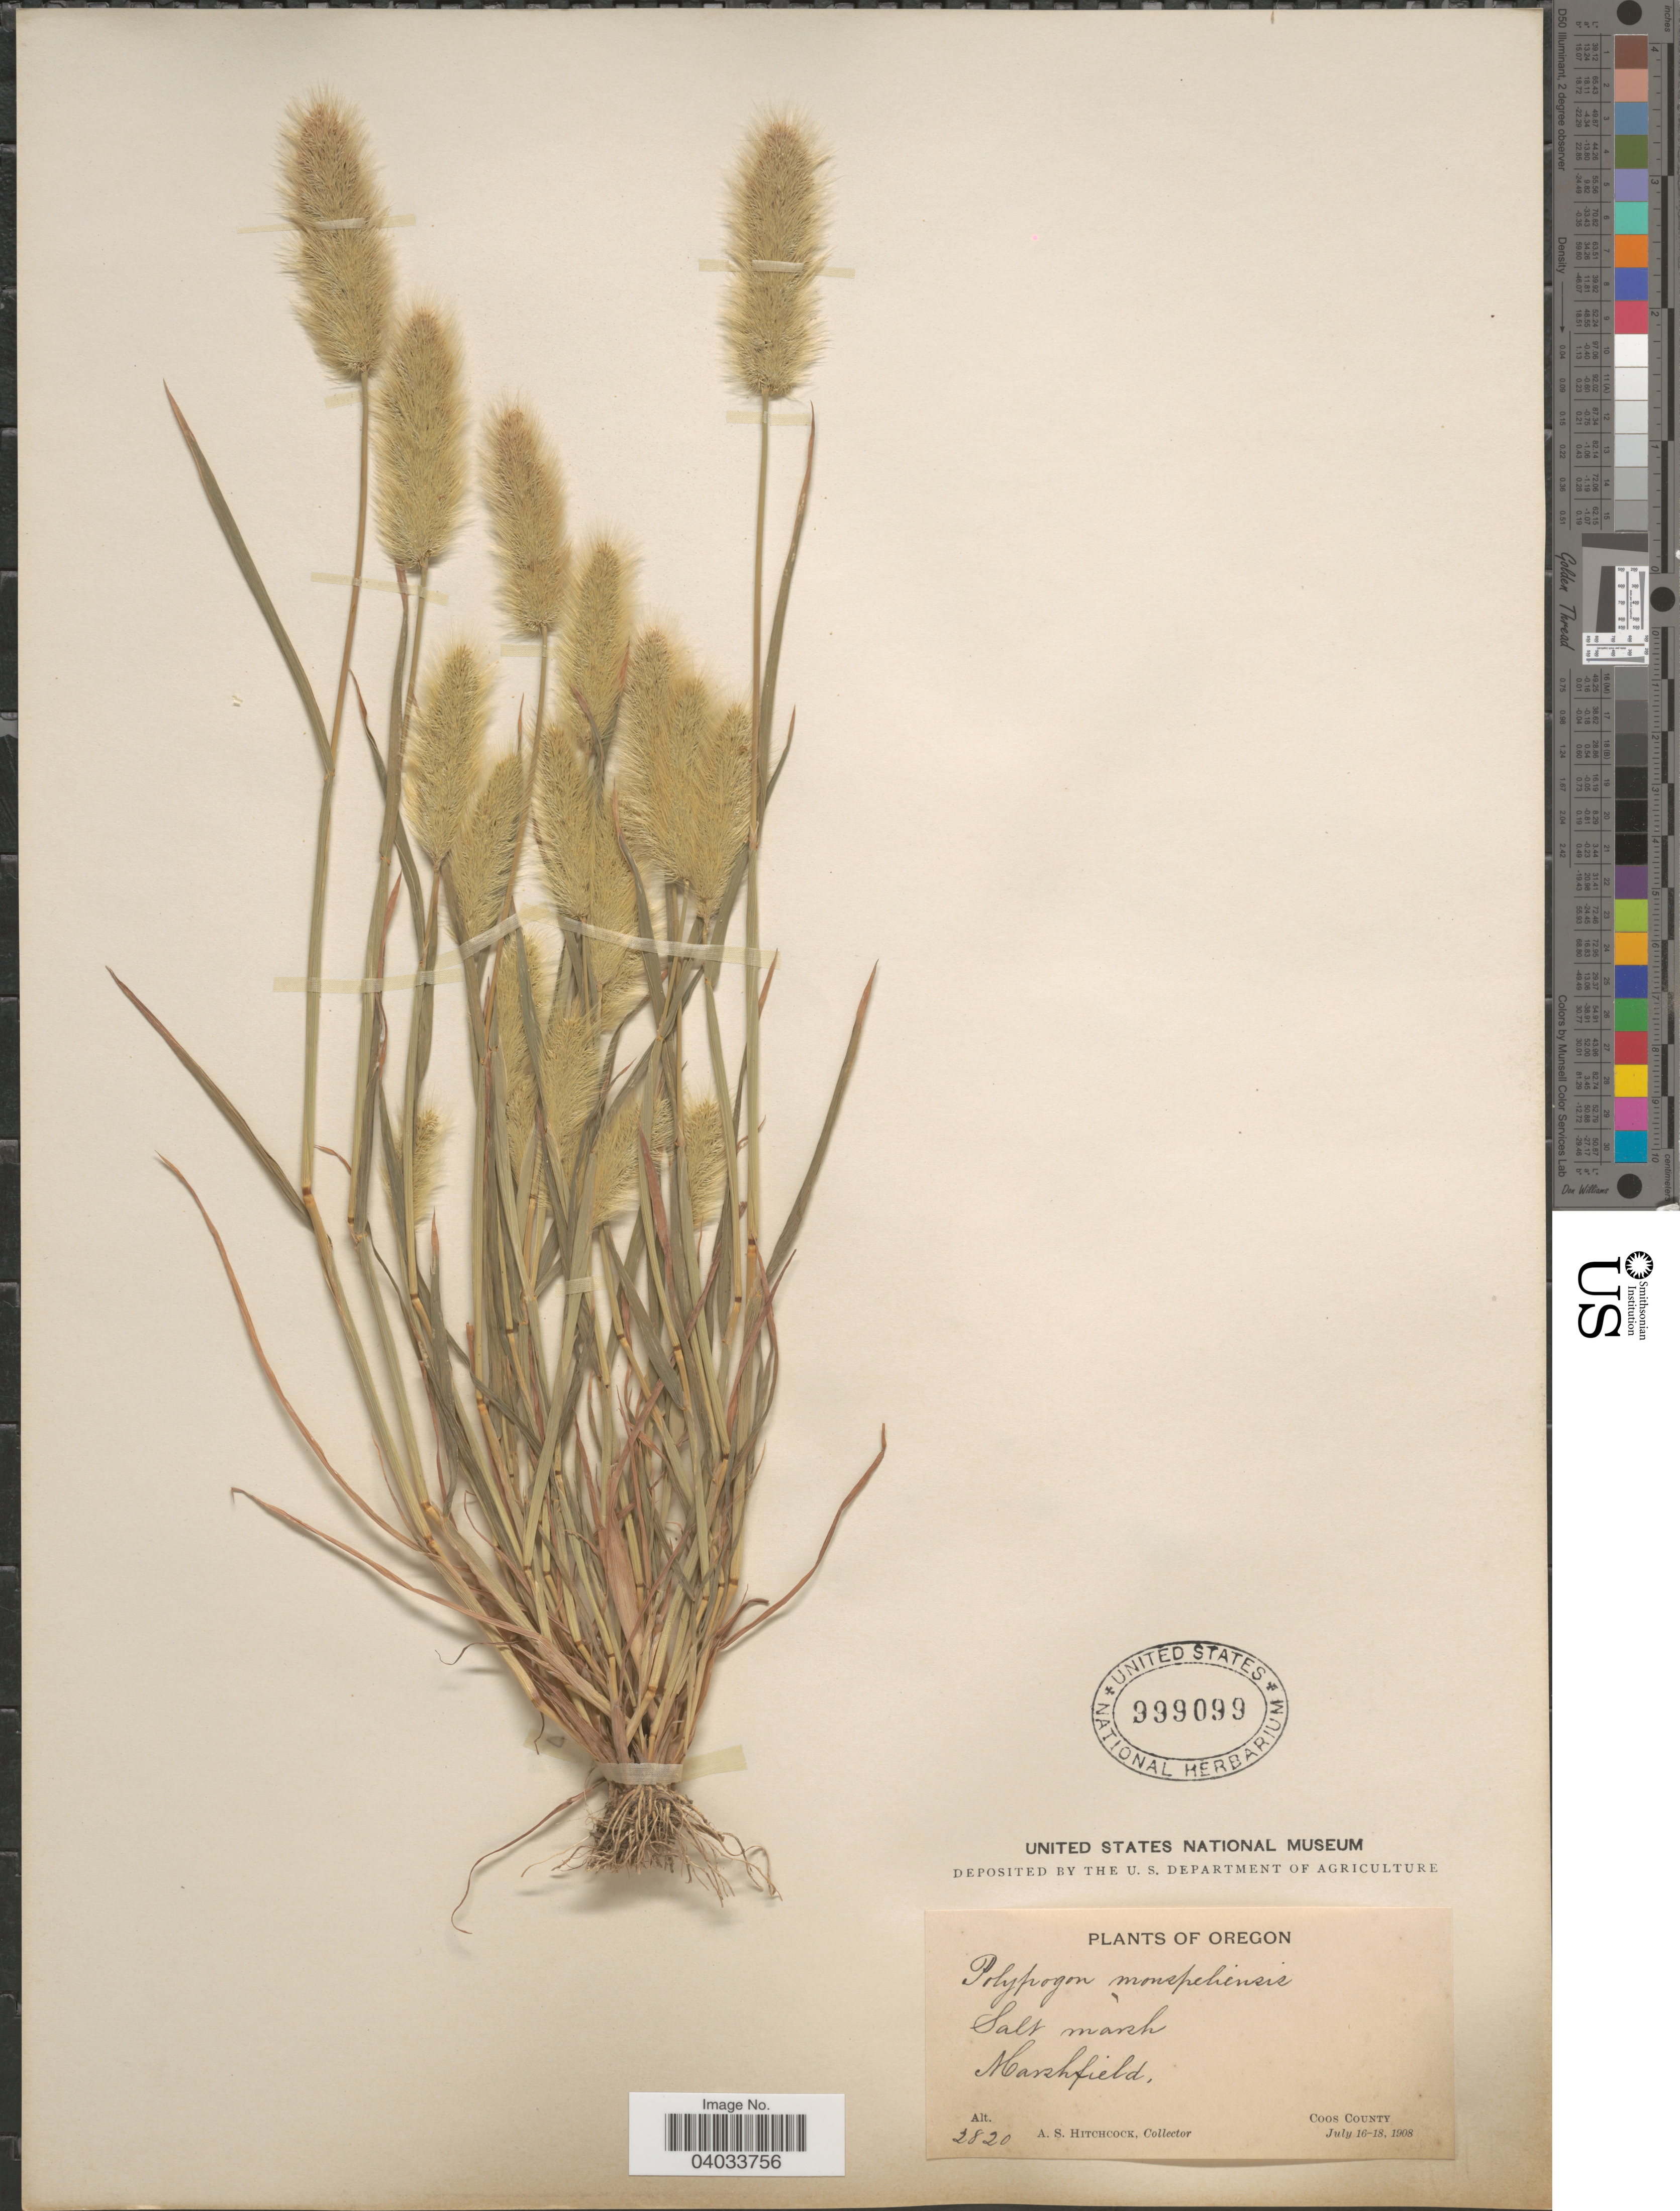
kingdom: Plantae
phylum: Tracheophyta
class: Liliopsida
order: Poales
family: Poaceae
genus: Polypogon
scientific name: Polypogon monspeliensis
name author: (L.) Desf.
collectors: A. S. Hitchcock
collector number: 2820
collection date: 1908-07-16/1908-07-18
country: United States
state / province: Oregon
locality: Marshfield, Coos County.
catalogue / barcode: US 999099